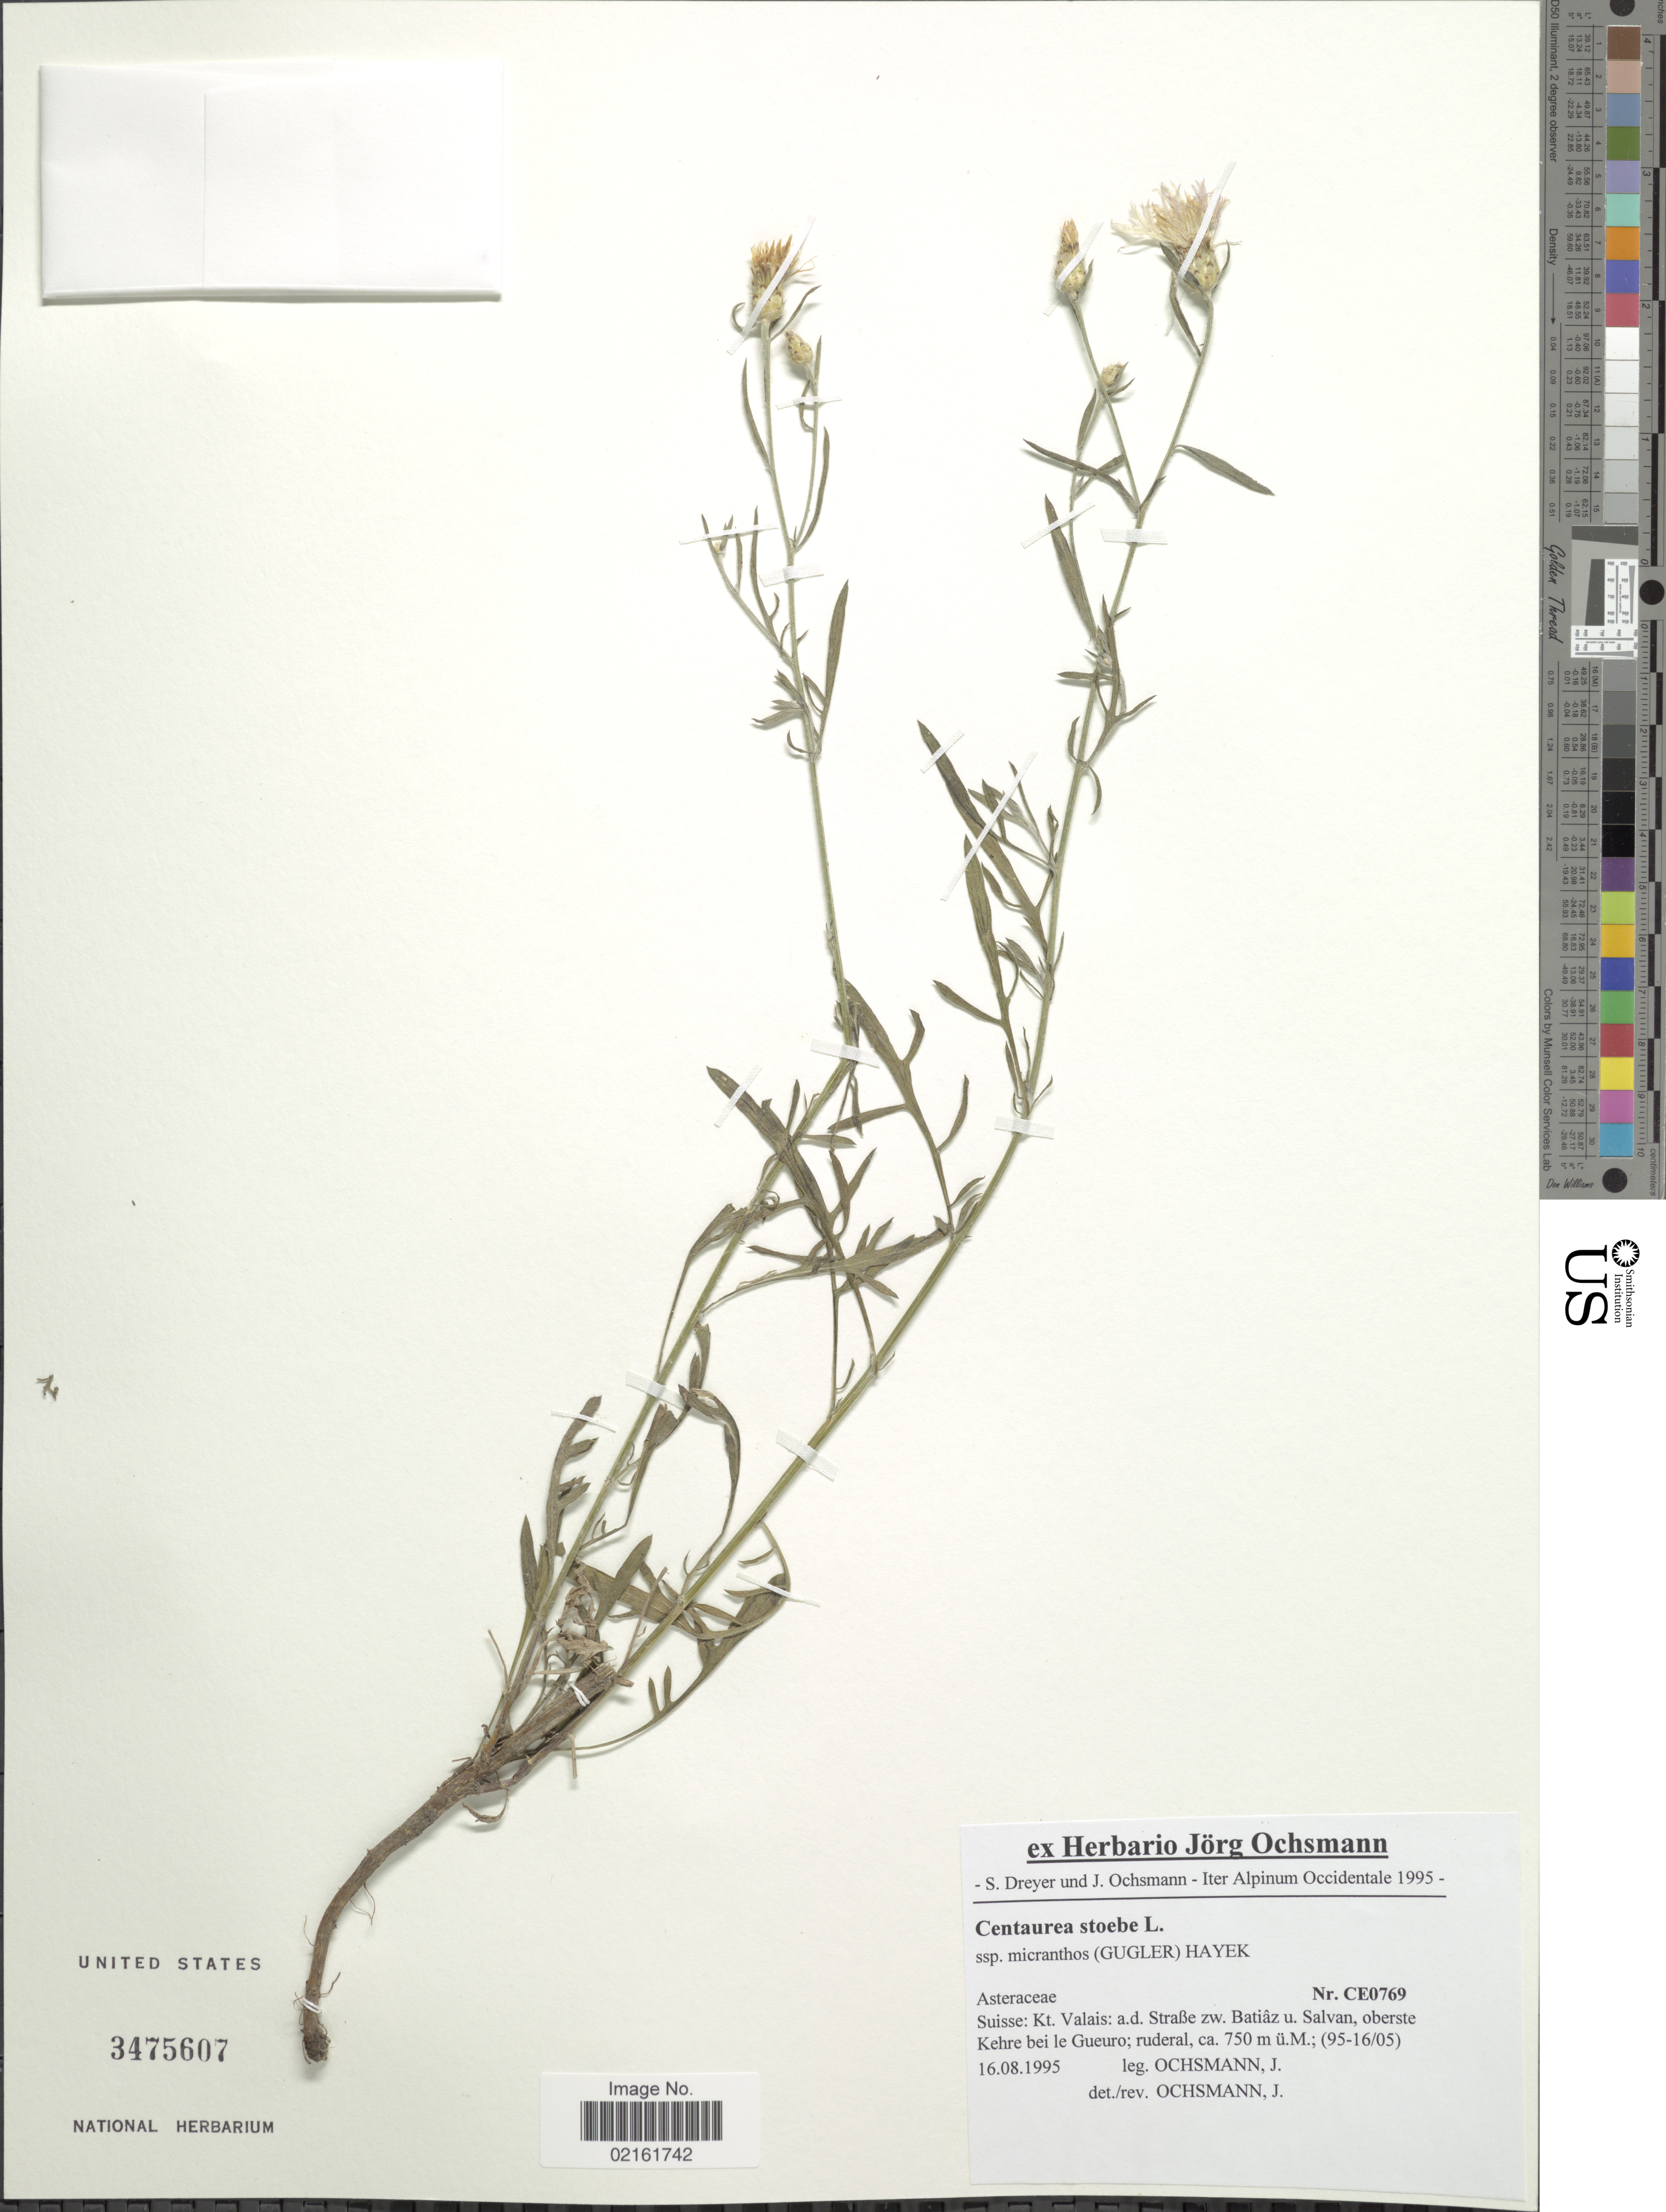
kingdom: Plantae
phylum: Tracheophyta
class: Magnoliopsida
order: Asterales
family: Asteraceae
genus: Centaurea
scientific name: Centaurea stoebe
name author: Tausch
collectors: J. Ochsmann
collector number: CE0769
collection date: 1995-08-16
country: Switzerland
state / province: Valais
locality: A.d. Straße zw. Batiâz u. Salvan, overste Kehre bei le Gueuro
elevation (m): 750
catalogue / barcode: US 3475607